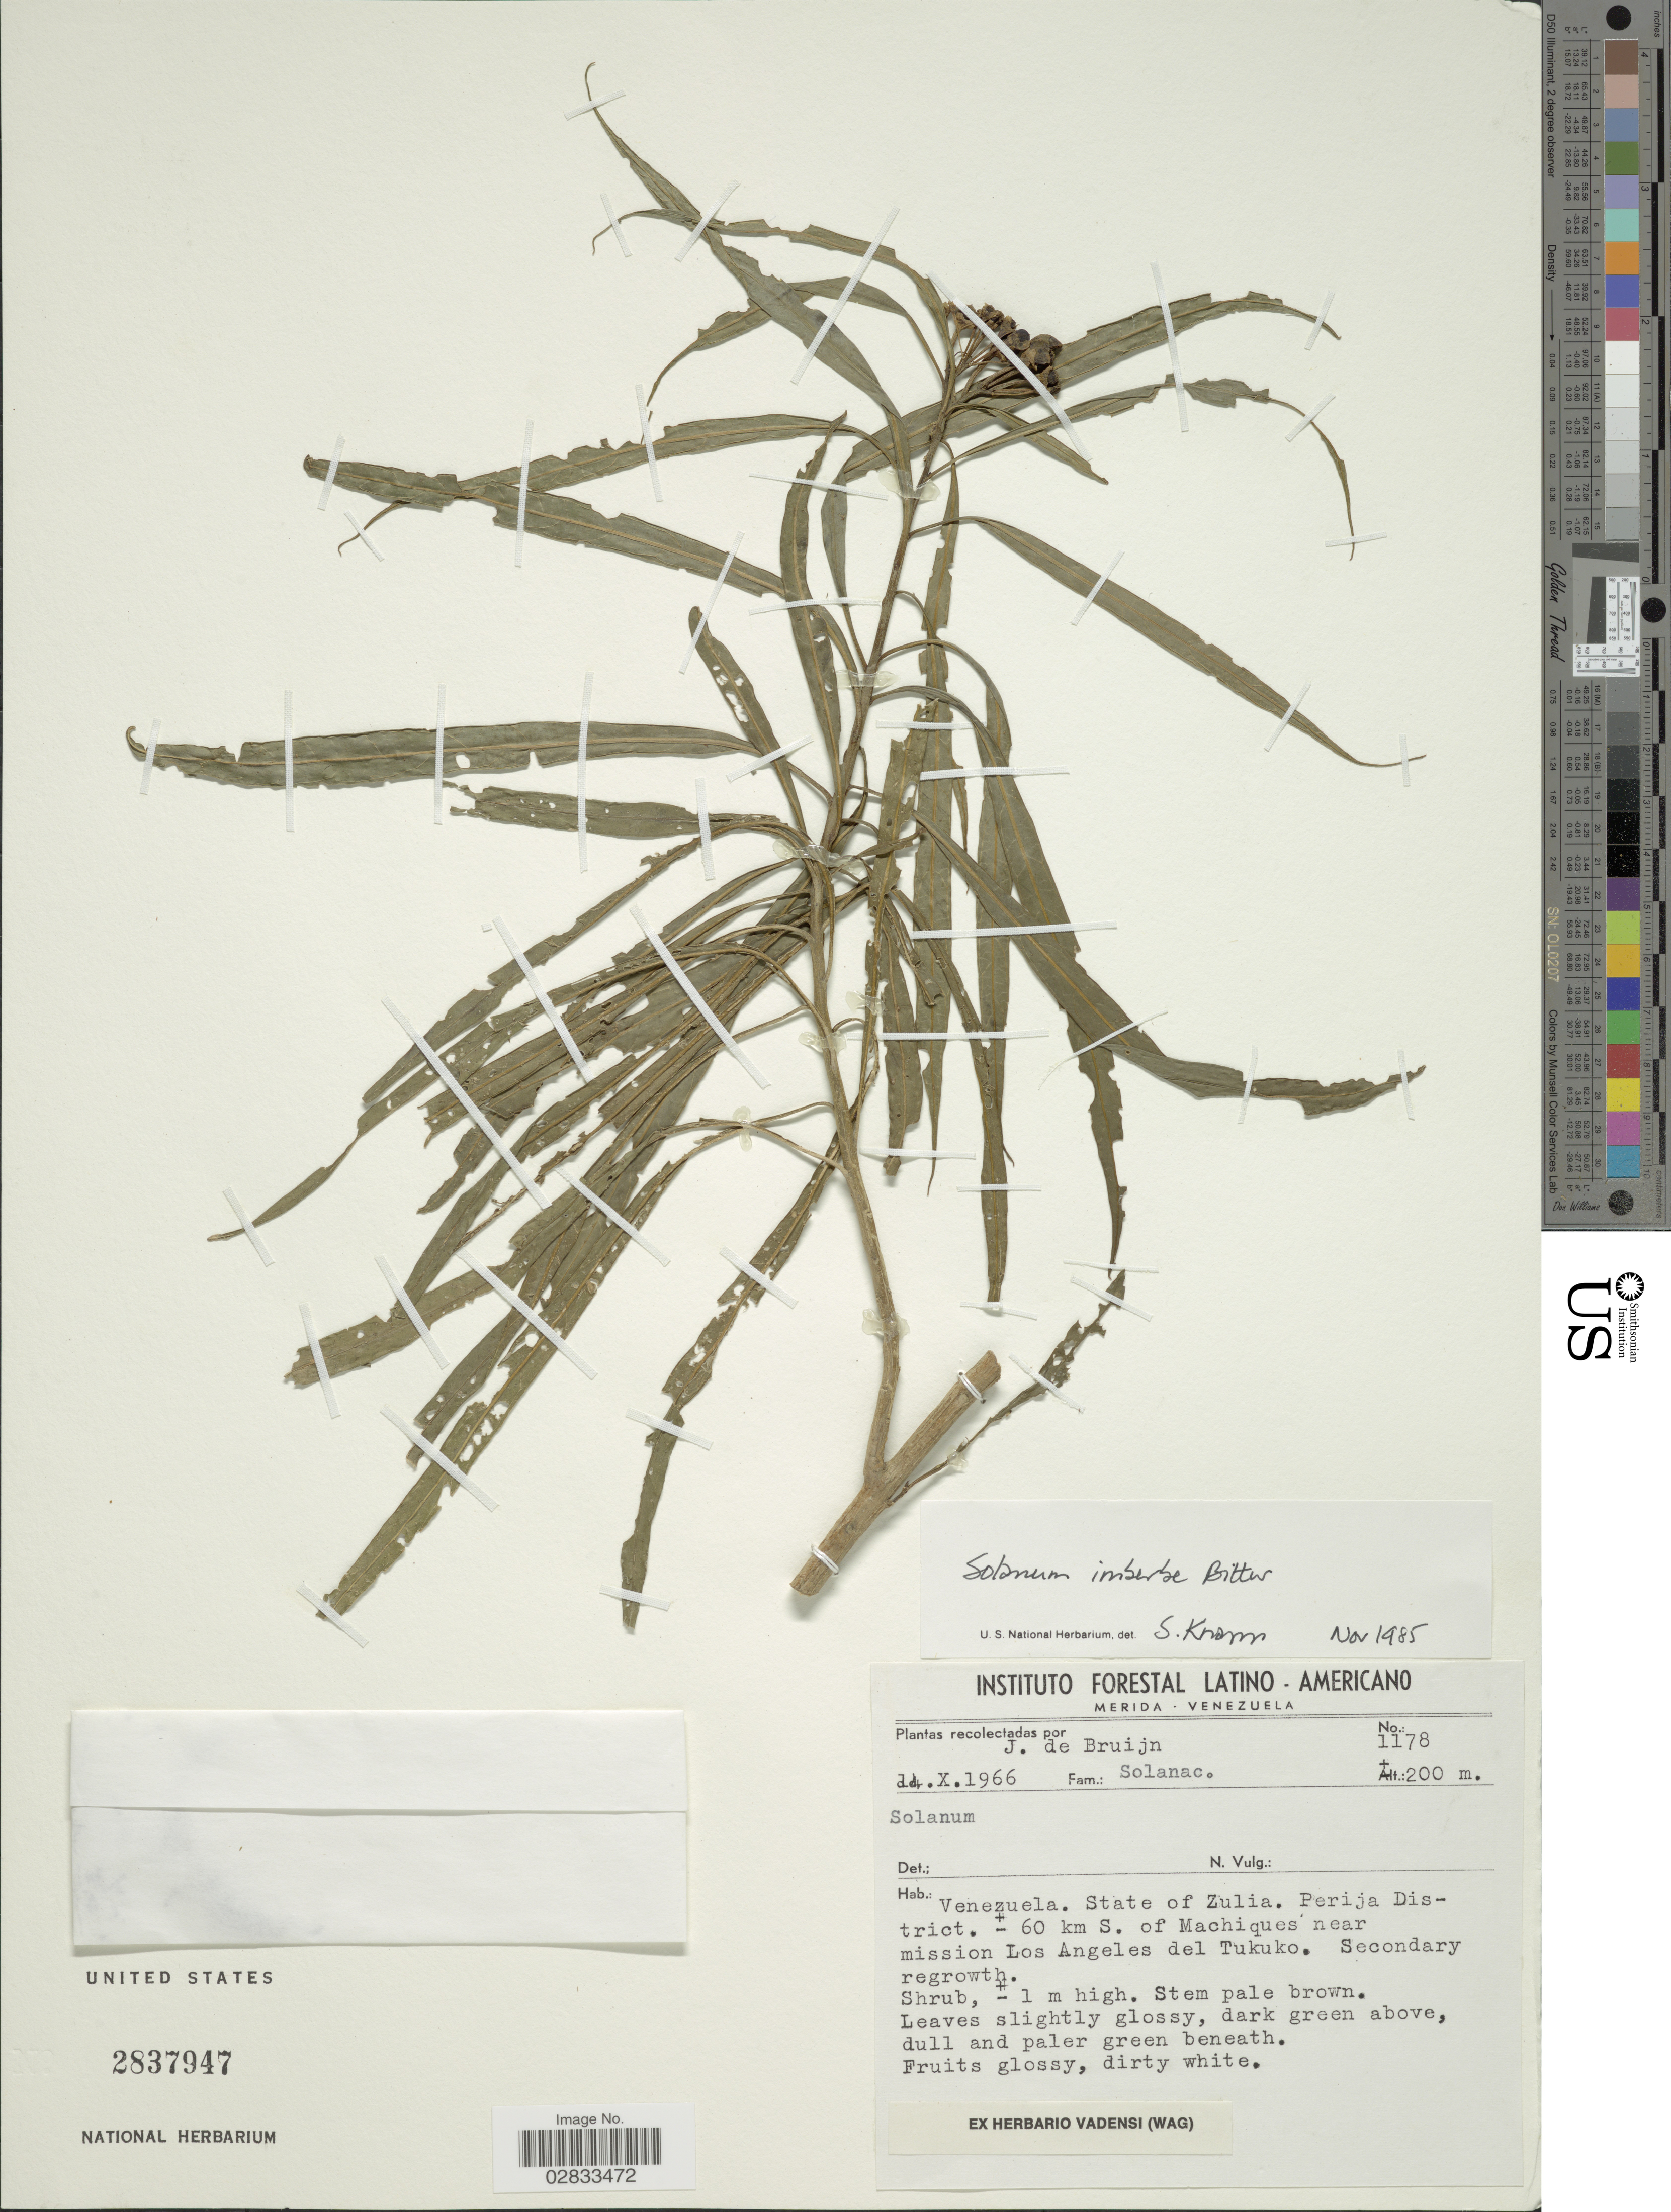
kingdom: Plantae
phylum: Tracheophyta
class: Magnoliopsida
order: Solanales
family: Solanaceae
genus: Solanum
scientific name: Solanum imberbe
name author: Bitter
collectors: J. Bruijn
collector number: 1178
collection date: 1966-10-14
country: Venezuela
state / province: Zulia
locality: Perija District. ± 60 km. S. of Machiques near mission Los Angeles del Tukoko.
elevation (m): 200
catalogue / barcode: US 2837947